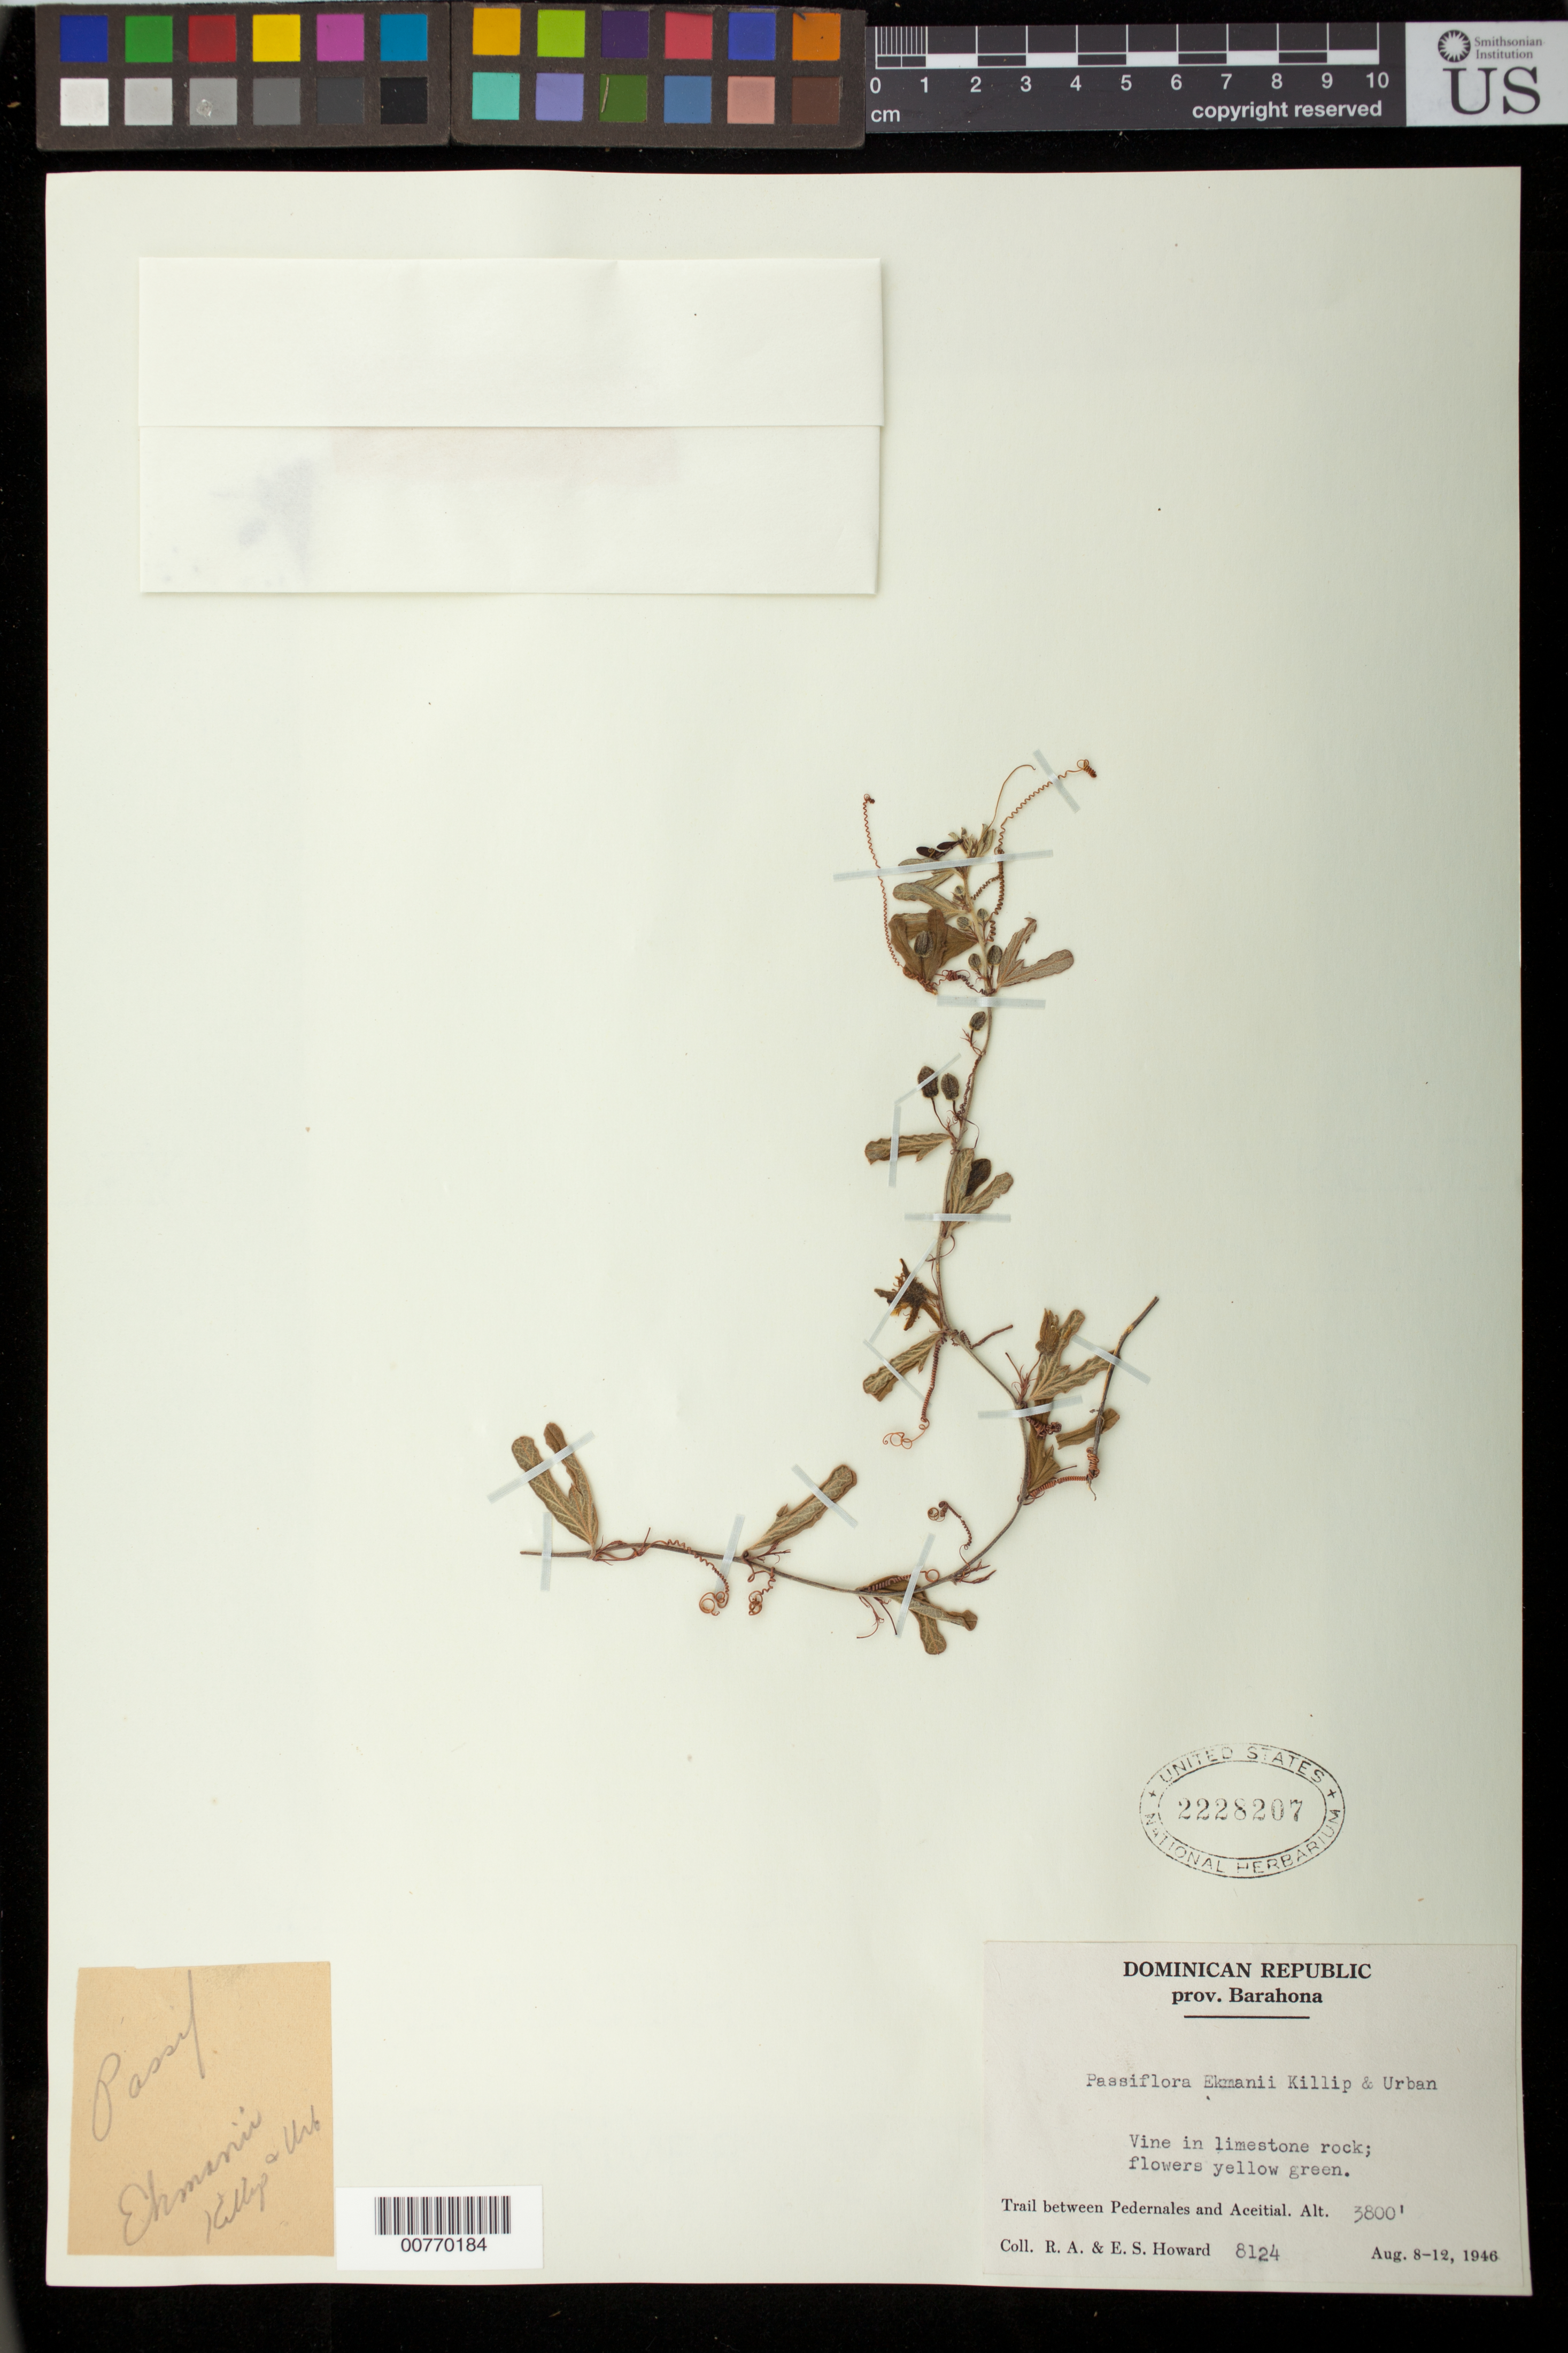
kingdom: Plantae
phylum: Tracheophyta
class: Magnoliopsida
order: Malpighiales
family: Passifloraceae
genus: Passiflora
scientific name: Passiflora ekmanii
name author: Killip & Urb.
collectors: R. A. Howard & E. S. Howard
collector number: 8124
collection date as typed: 08 Aug 1946 to 12 Aug 1946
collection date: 1946-08-08/1946-08-12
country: Dominican Republic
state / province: Barahona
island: Hispaniola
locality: Trail between Pedernales and Aceital.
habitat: Limestone rocks.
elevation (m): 1158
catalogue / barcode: US 2228207